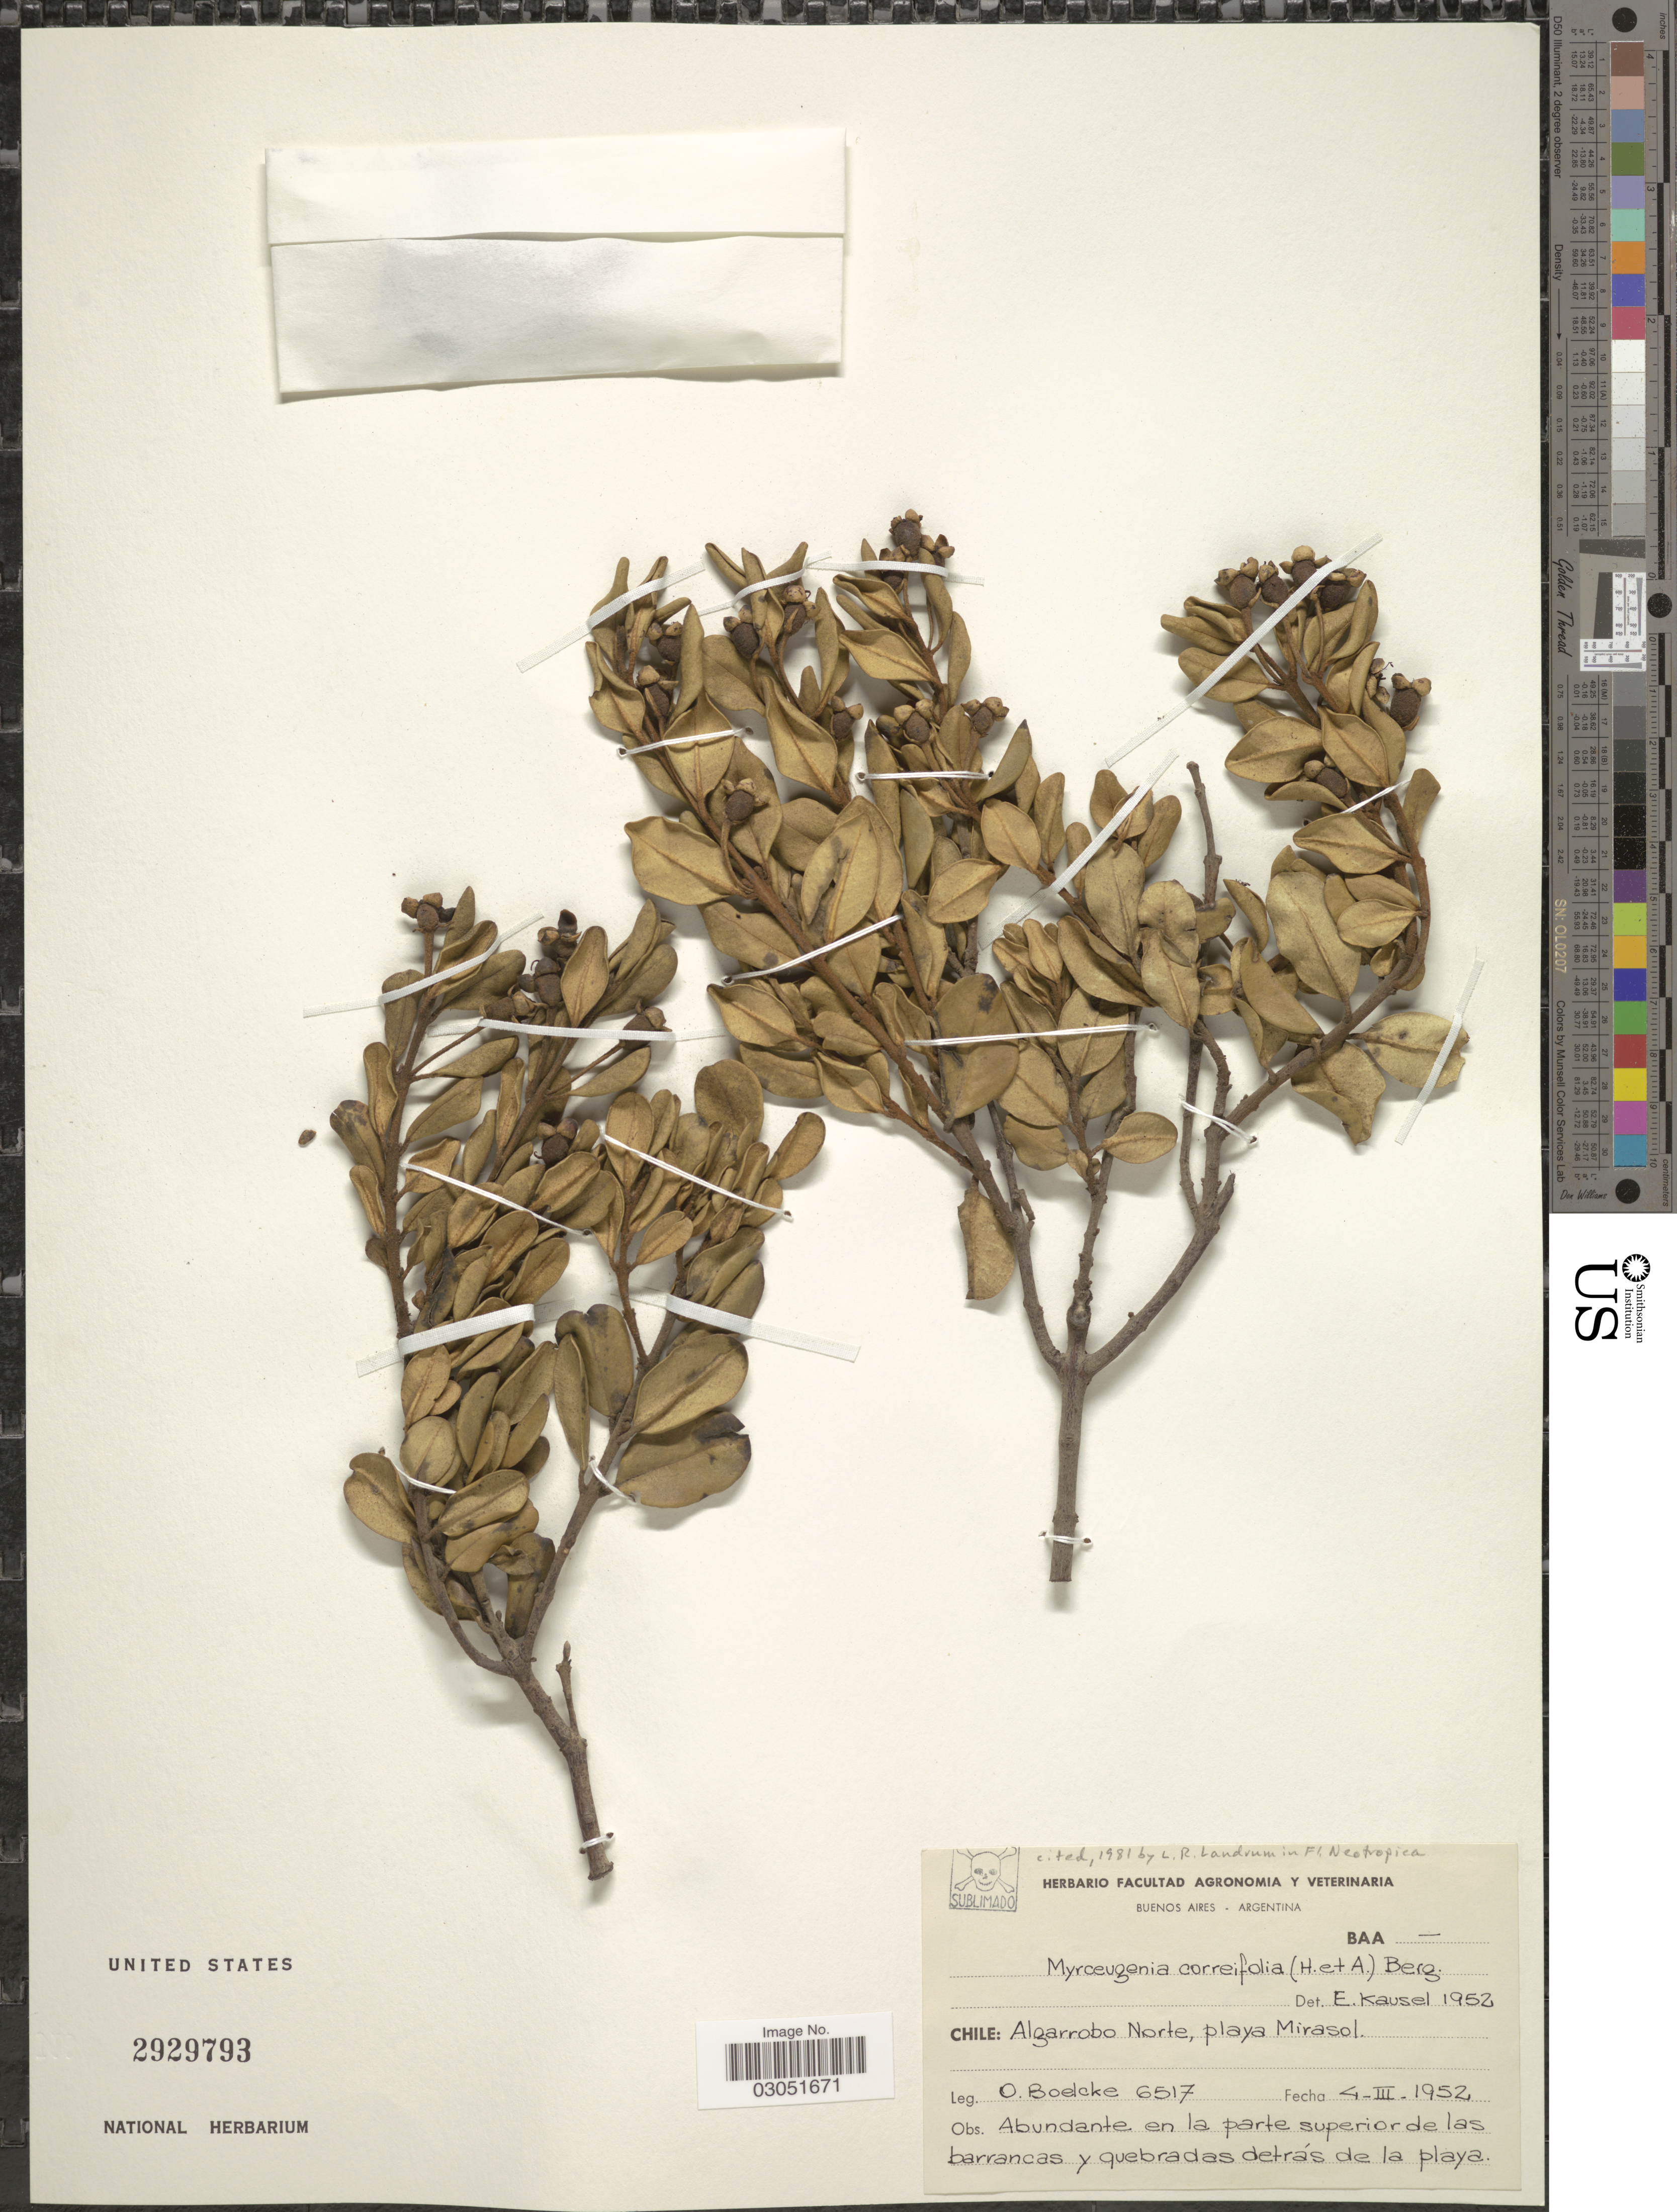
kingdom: Plantae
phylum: Tracheophyta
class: Magnoliopsida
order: Myrtales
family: Myrtaceae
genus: Myrceugenia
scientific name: Myrceugenia correifolia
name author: (Hook. & Arn.) O. Berg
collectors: O. Boelcke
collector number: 6517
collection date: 1952-03-04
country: Chile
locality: Algarrobo Norte, playa Mirasol. Abundante en la parte superior de las barrancas y quebradas detrás de la playa.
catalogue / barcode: US 2929793